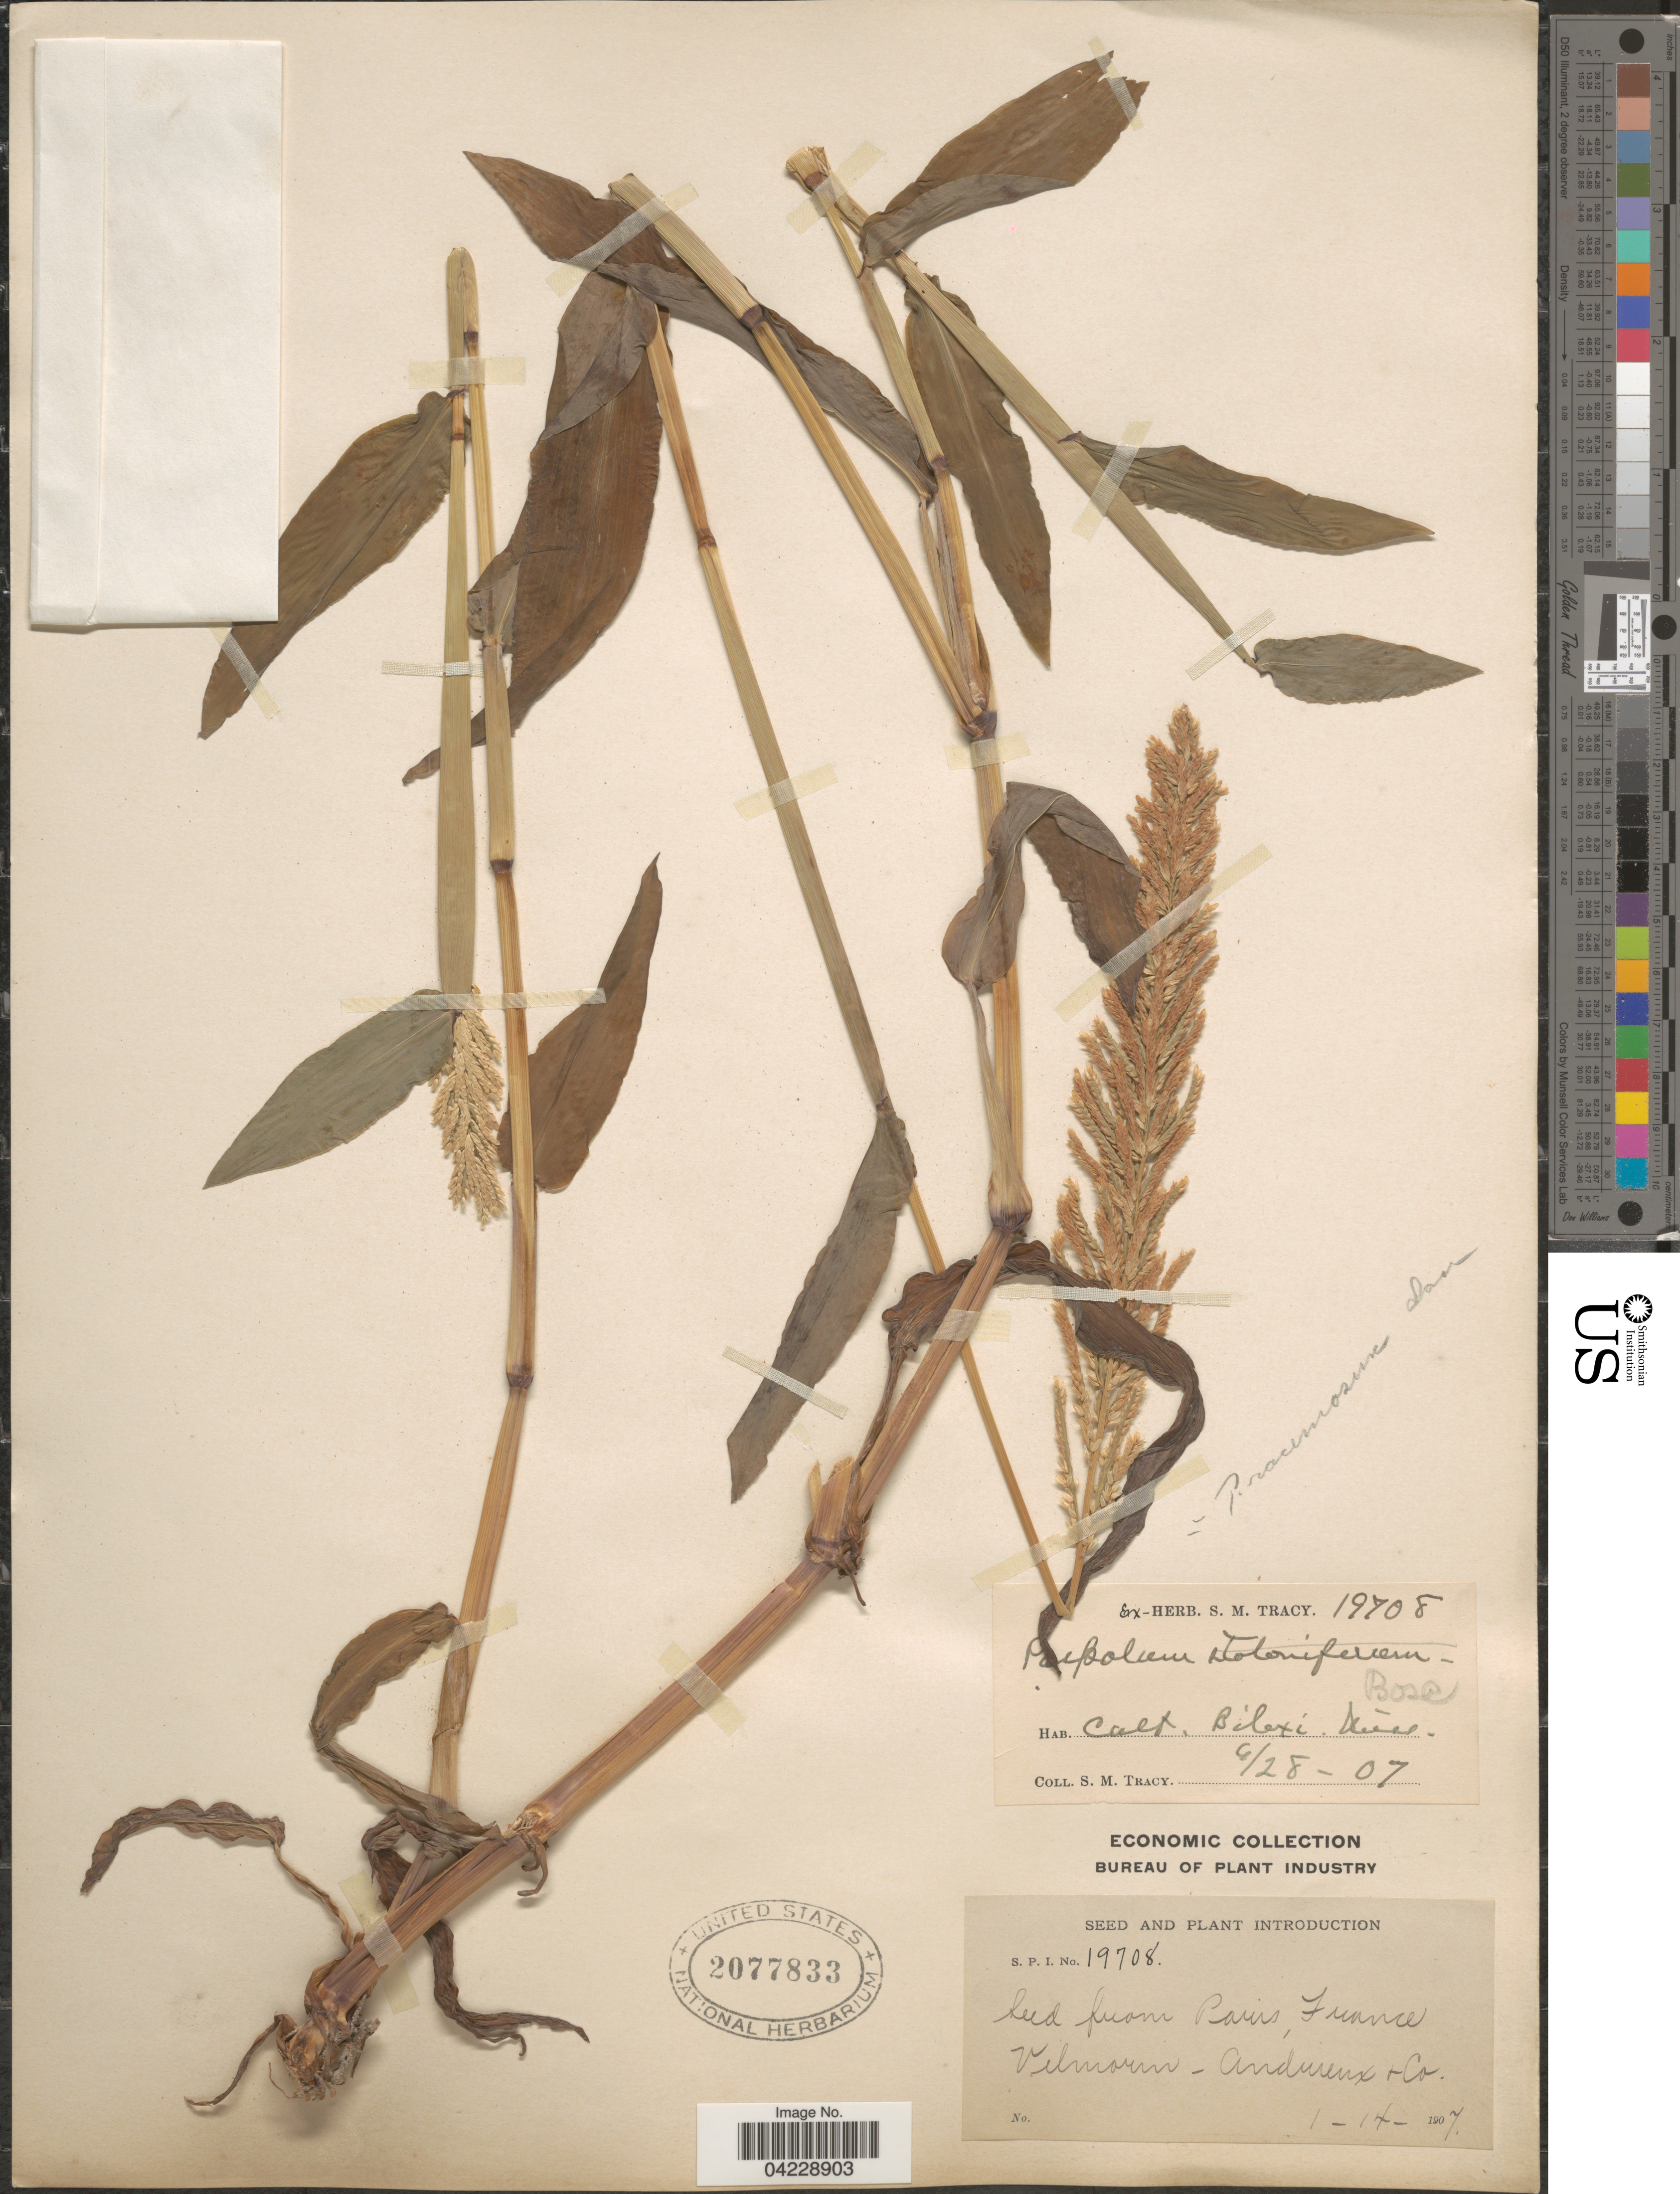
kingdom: Plantae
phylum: Tracheophyta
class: Liliopsida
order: Poales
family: Poaceae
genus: Paspalum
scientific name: Paspalum racemosum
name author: Lam.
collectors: S. M. Tracy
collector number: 19708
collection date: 1907-01-14/1907-06-28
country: United States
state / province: Mississippi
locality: Biloxi. Vilmorin.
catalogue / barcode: US 2077833